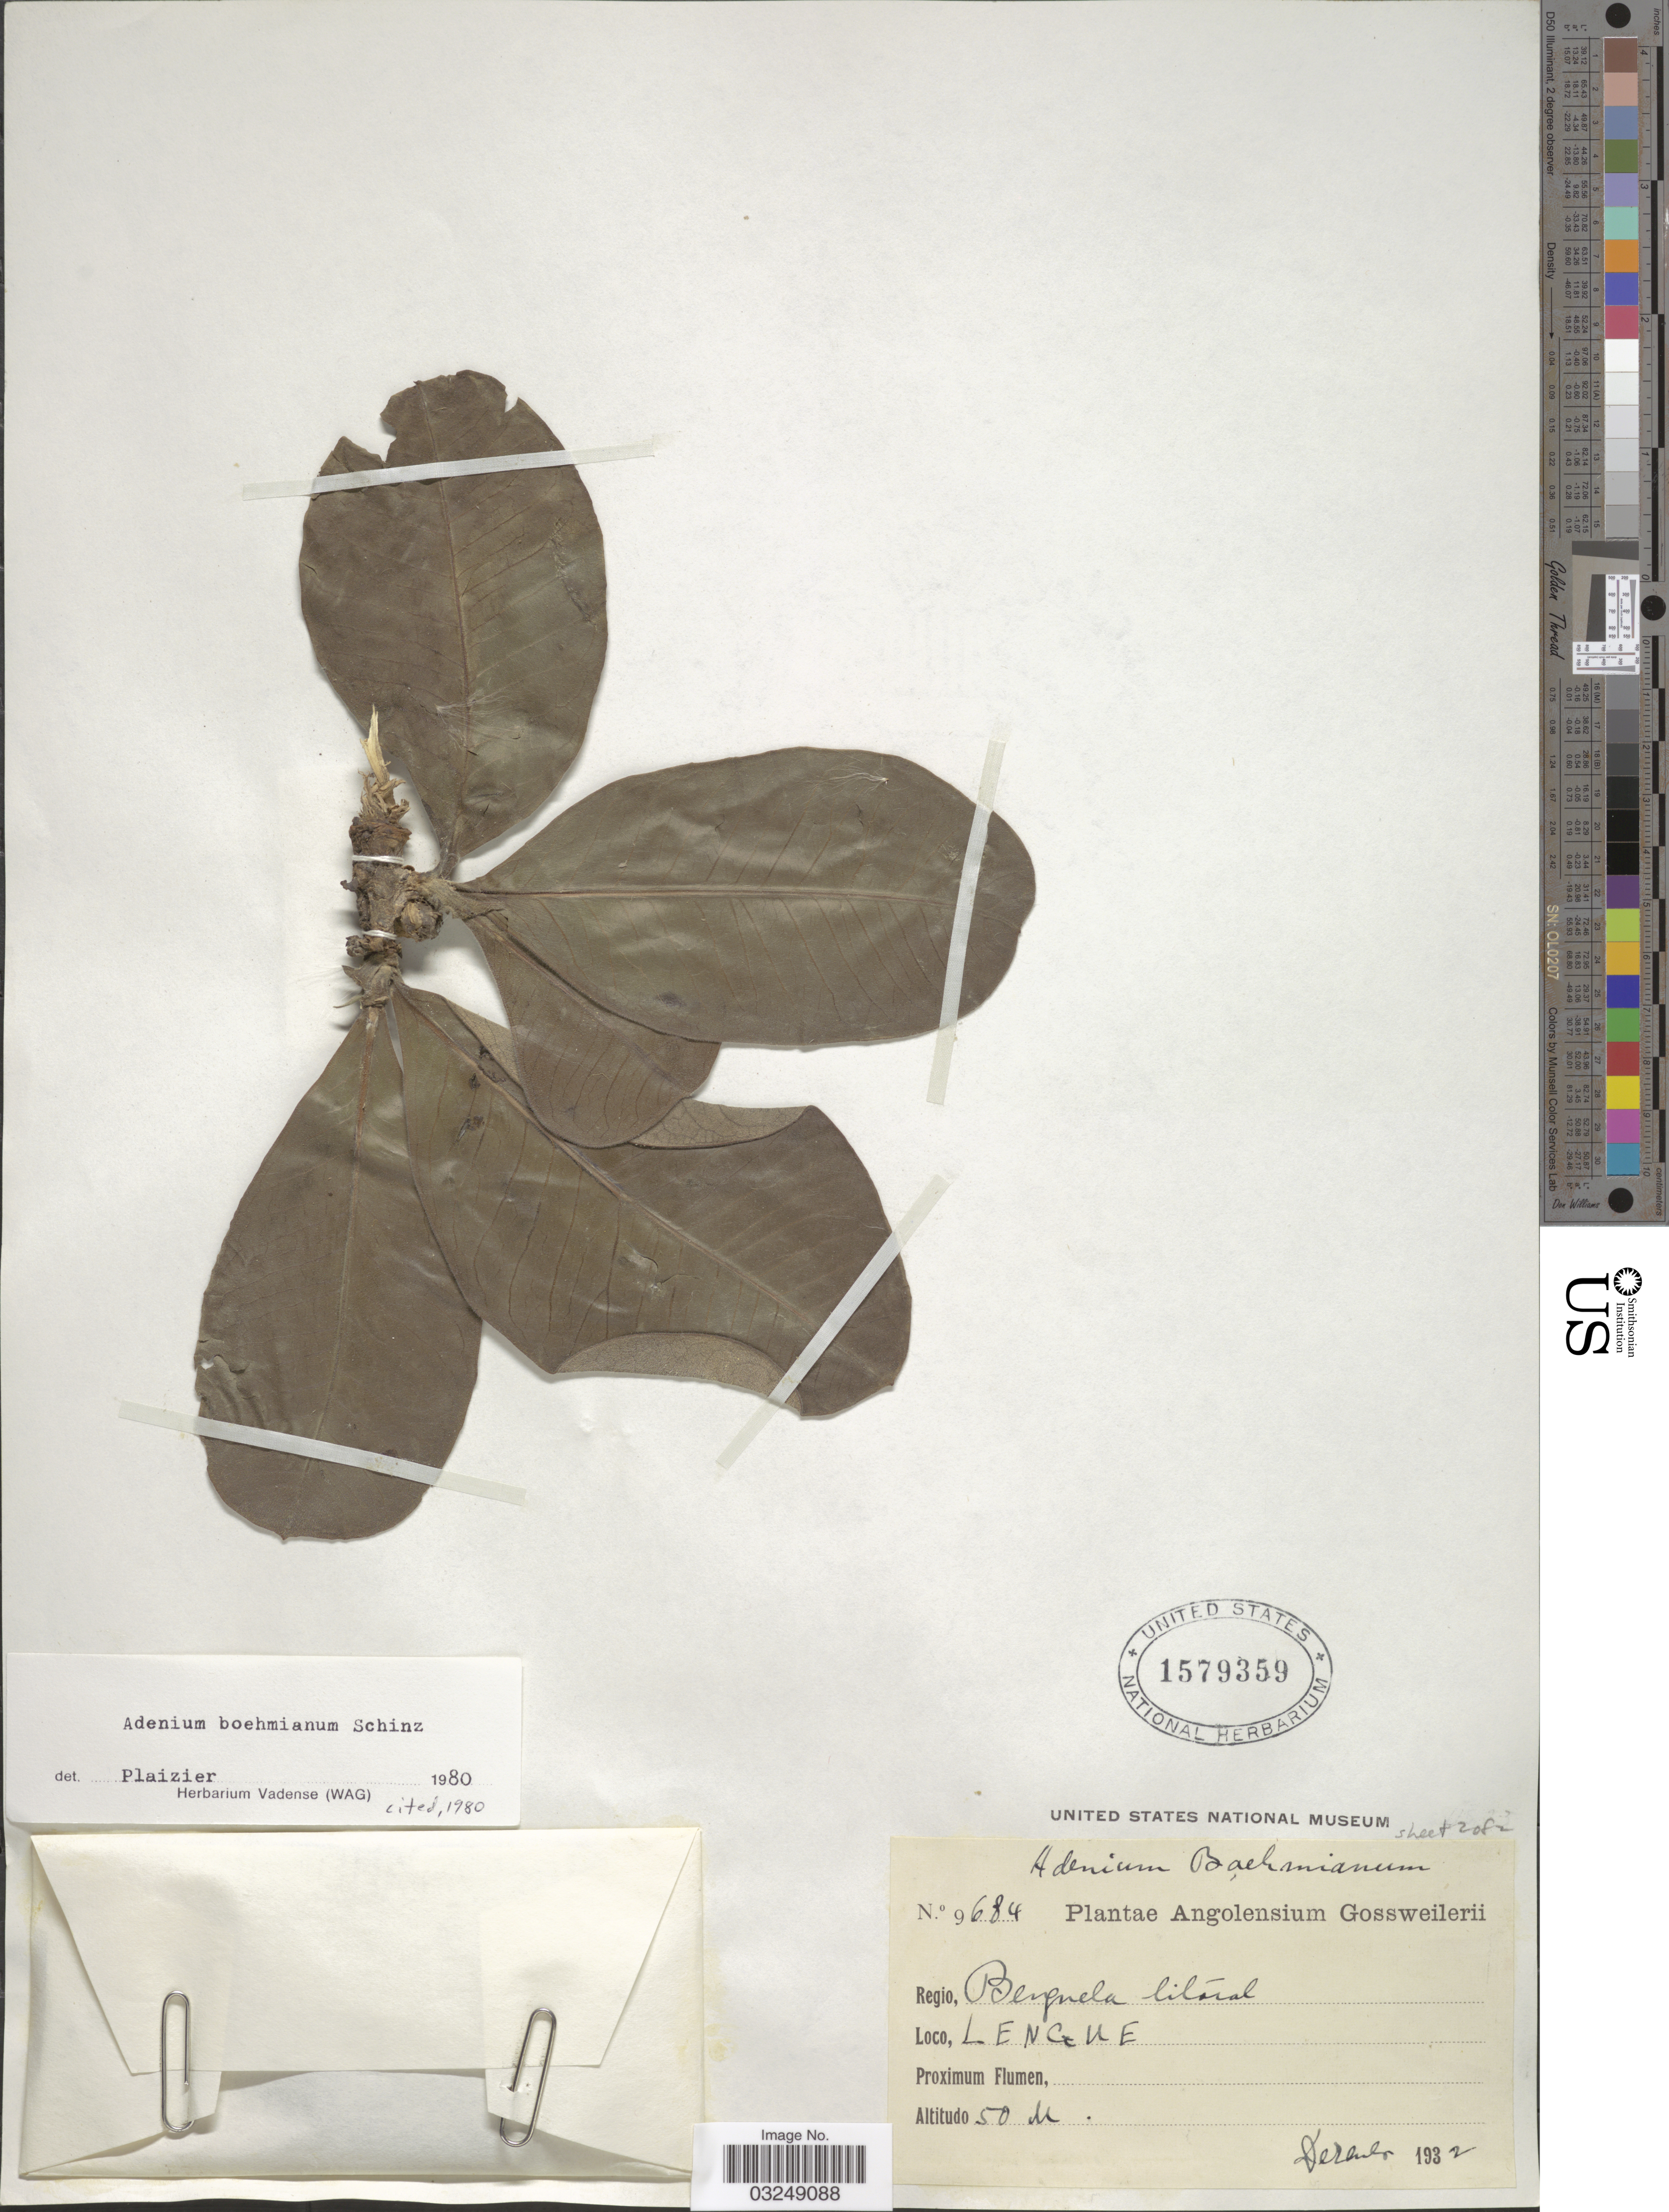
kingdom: Plantae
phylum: Tracheophyta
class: Magnoliopsida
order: Gentianales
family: Apocynaceae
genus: Adenium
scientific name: Adenium boehmianum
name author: Schinz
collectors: -. Gossweiler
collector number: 9684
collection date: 1932-12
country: Angola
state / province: Benguela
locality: Regio, Benguela litoral. Lengue.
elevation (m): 50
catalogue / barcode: US 1579359